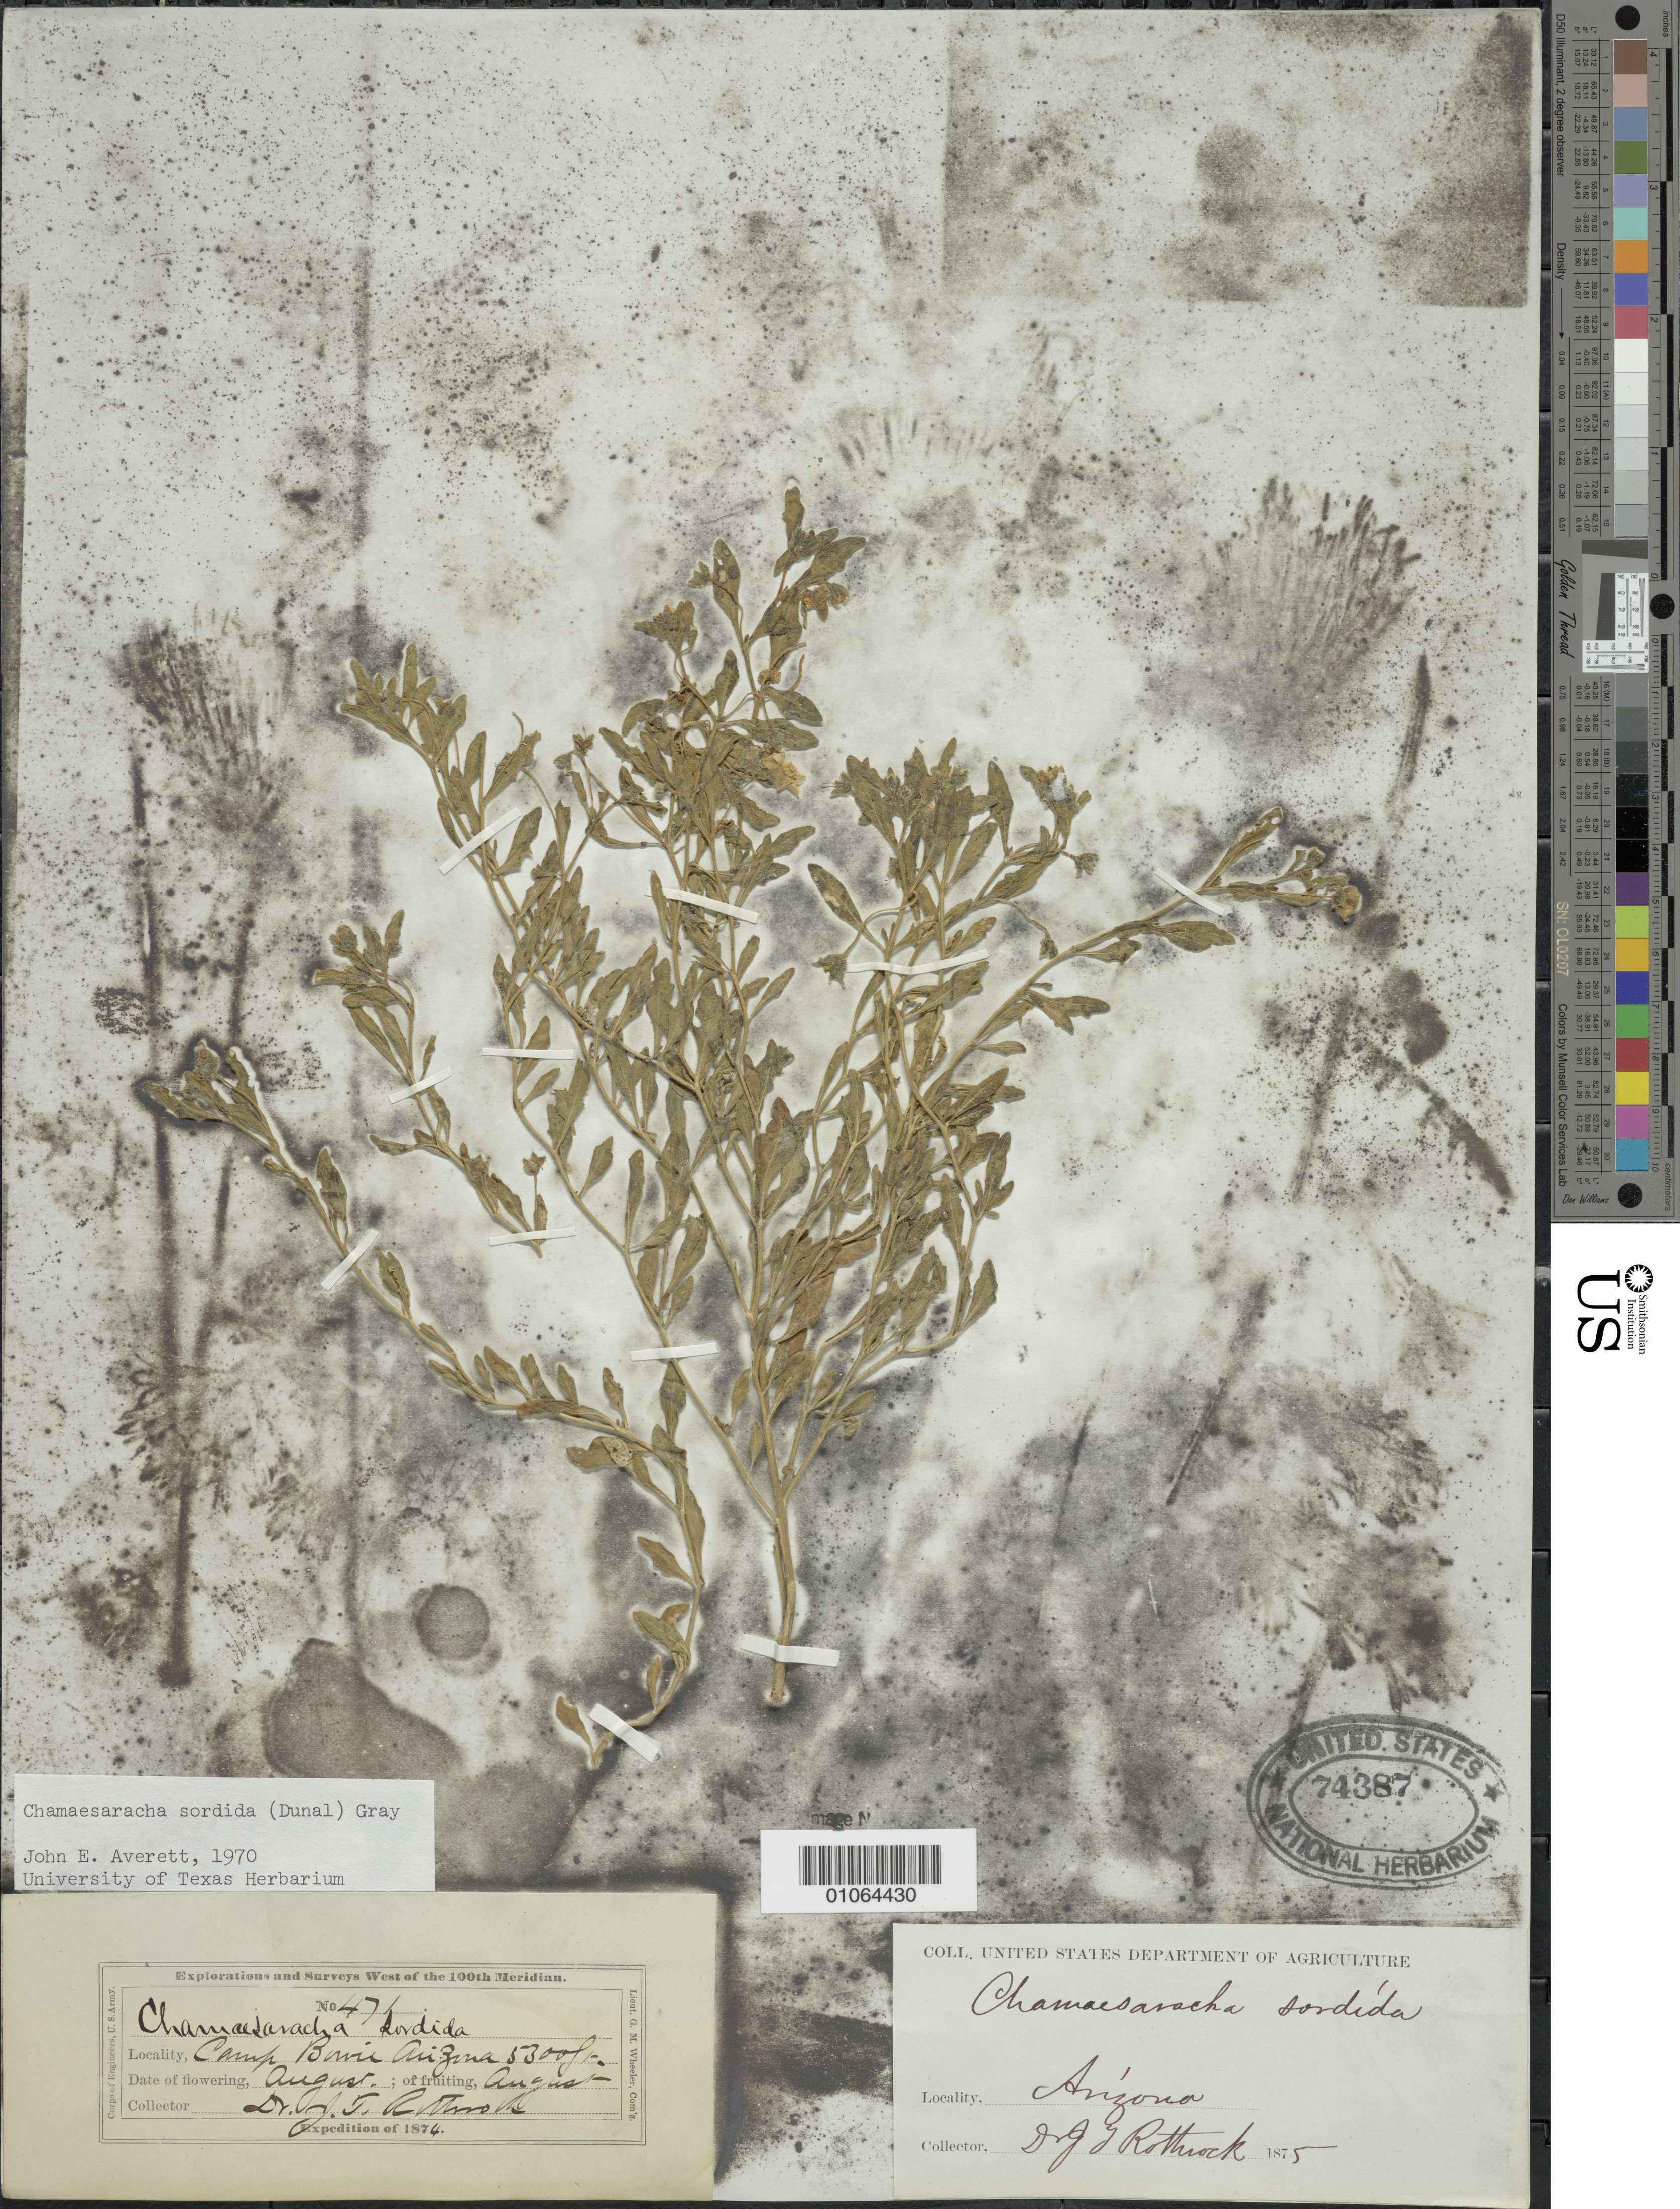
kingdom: Plantae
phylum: Tracheophyta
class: Magnoliopsida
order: Solanales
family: Solanaceae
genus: Chamaesaracha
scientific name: Chamaesaracha sordida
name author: (Dunal) S.F. Gray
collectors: J. T. Rothrock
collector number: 471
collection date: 1874-08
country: United States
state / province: Arizona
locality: Camp Bowie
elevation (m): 1615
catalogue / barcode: US 74387